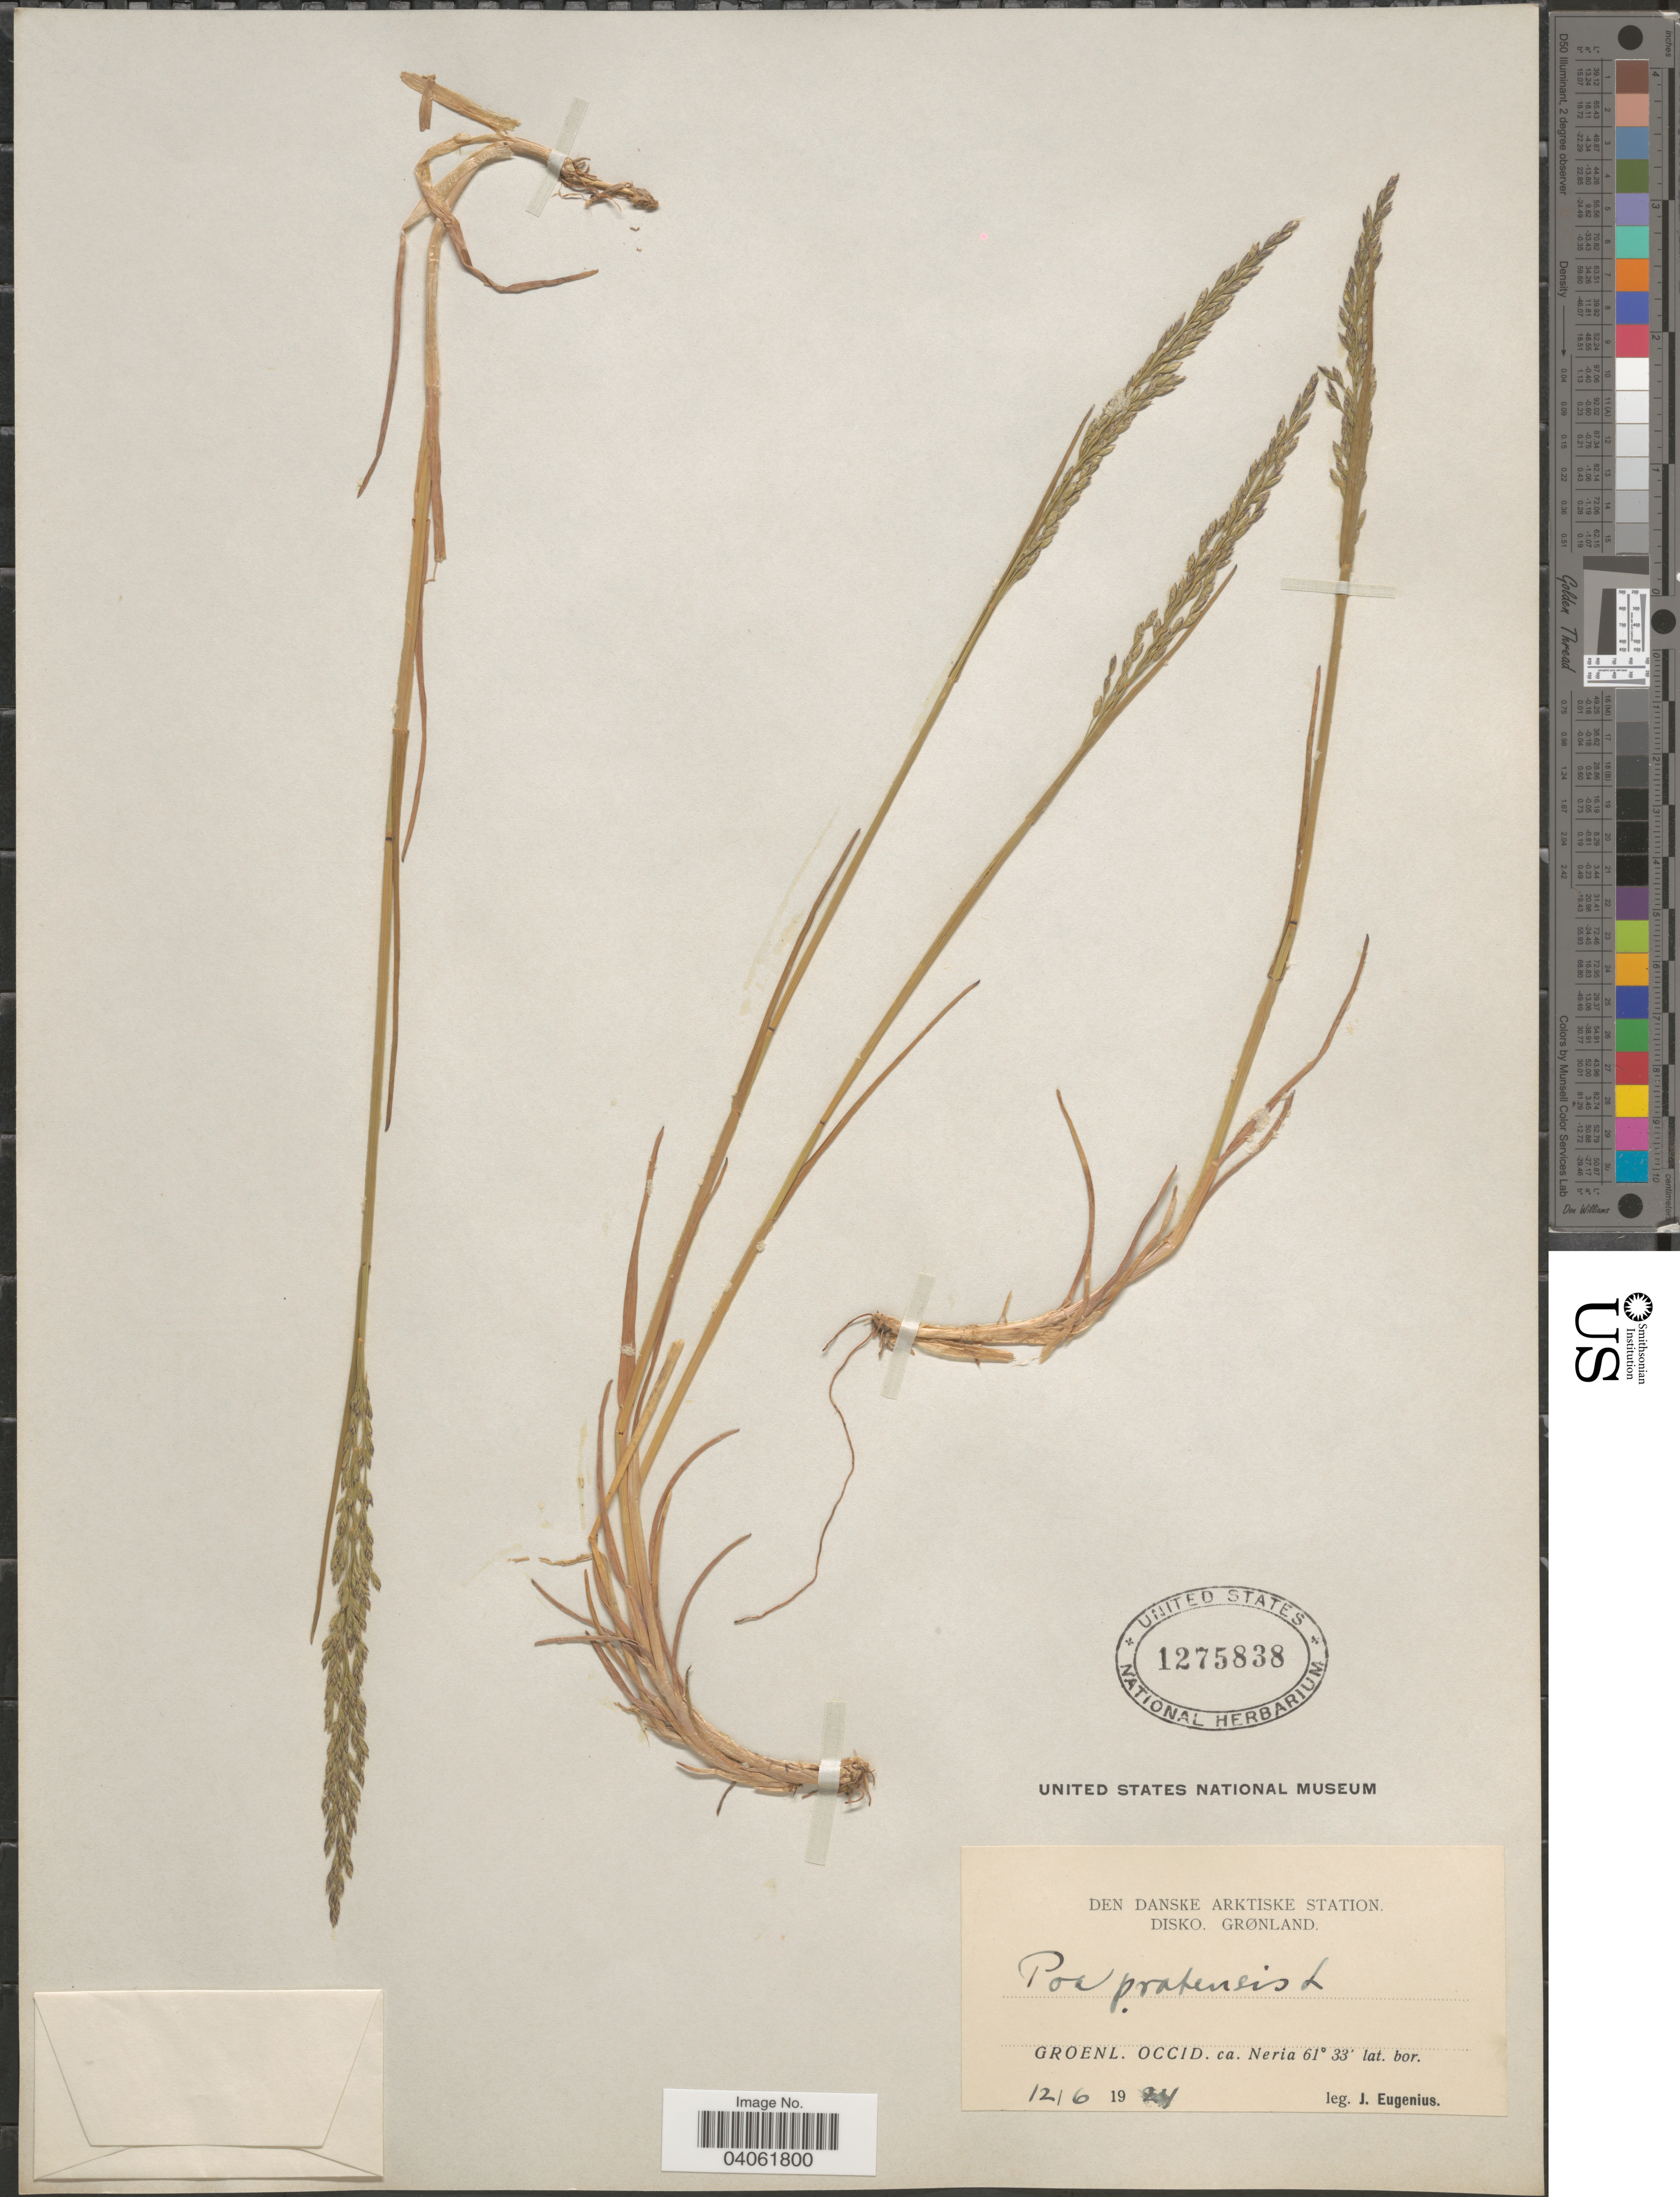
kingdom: Plantae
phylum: Tracheophyta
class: Liliopsida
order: Poales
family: Poaceae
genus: Poa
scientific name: Poa pratensis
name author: L.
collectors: J. Eugenius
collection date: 1924-06-12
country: Greenland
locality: Den Danske Arktiske Station. Disko. Grønland. Groenl. Occid. ca. Neria.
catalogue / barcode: US 1275838